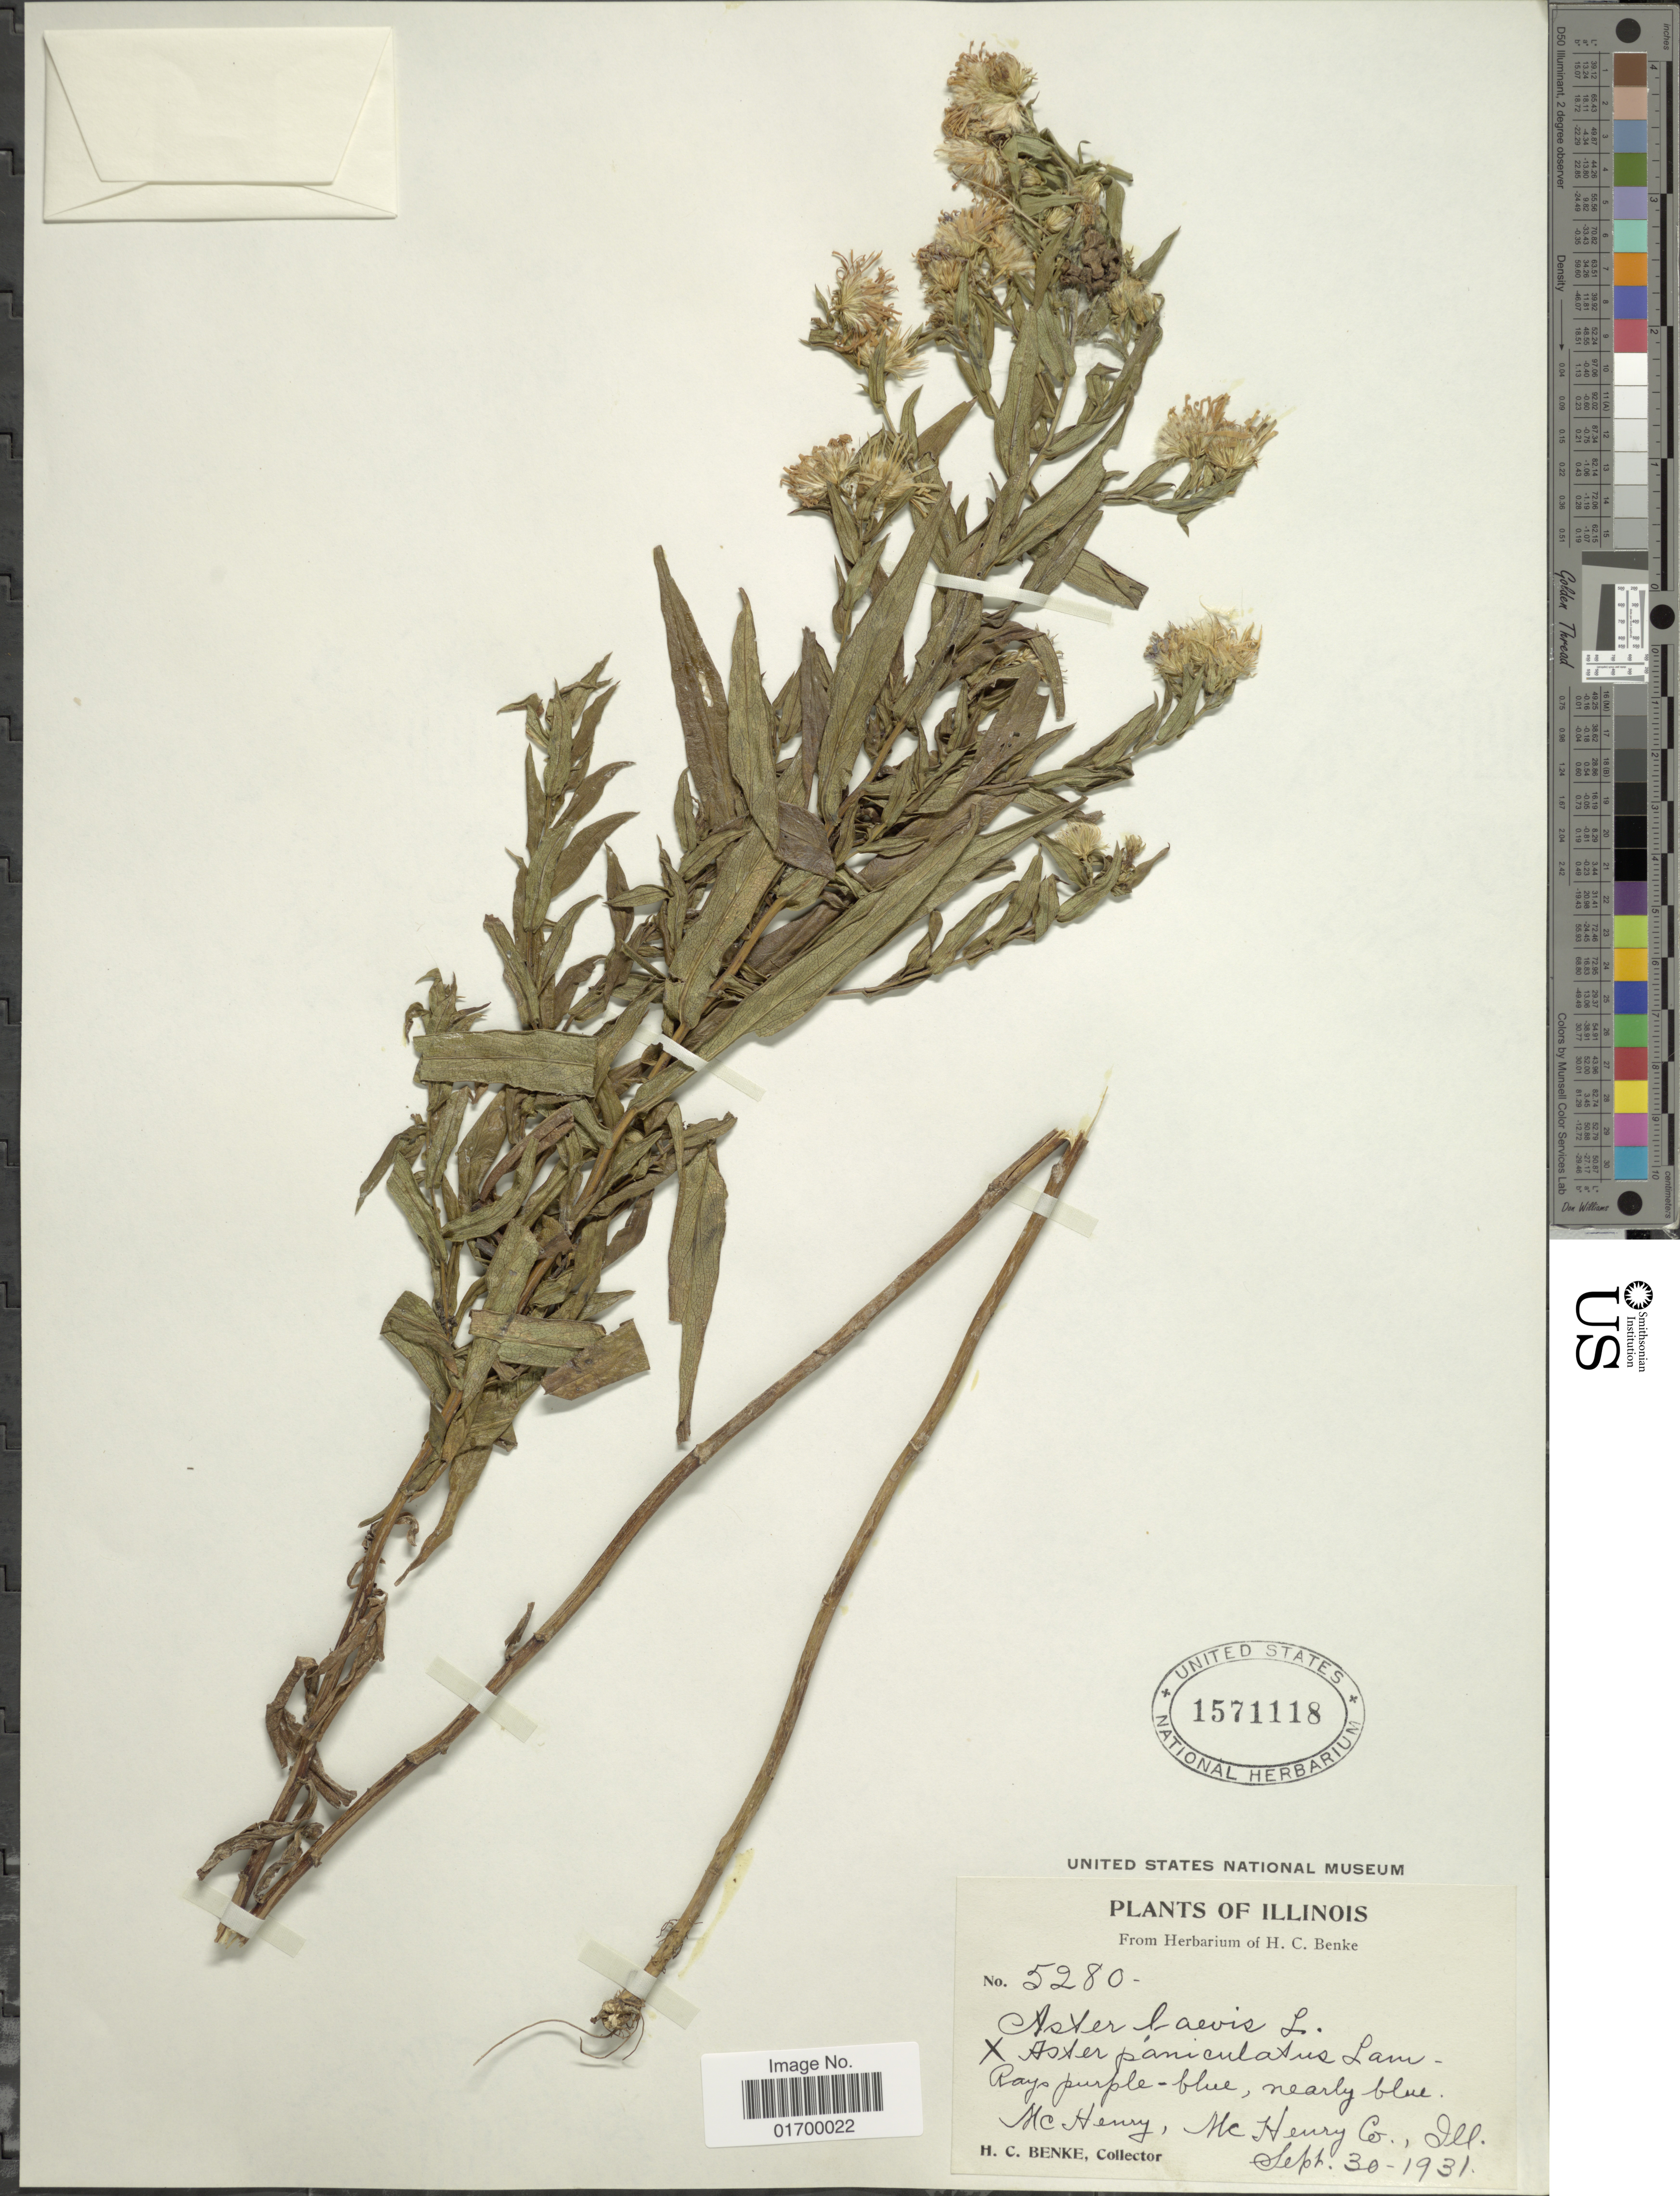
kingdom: Plantae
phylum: Tracheophyta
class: Magnoliopsida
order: Asterales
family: Asteraceae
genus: Symphyotrichum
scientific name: Symphyotrichum laeve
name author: (L.) Á. Löve & D. Löve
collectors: H. Benke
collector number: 5280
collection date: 1931-09-30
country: United States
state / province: Illinois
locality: McHenry, McHenry Co.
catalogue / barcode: US 1571118